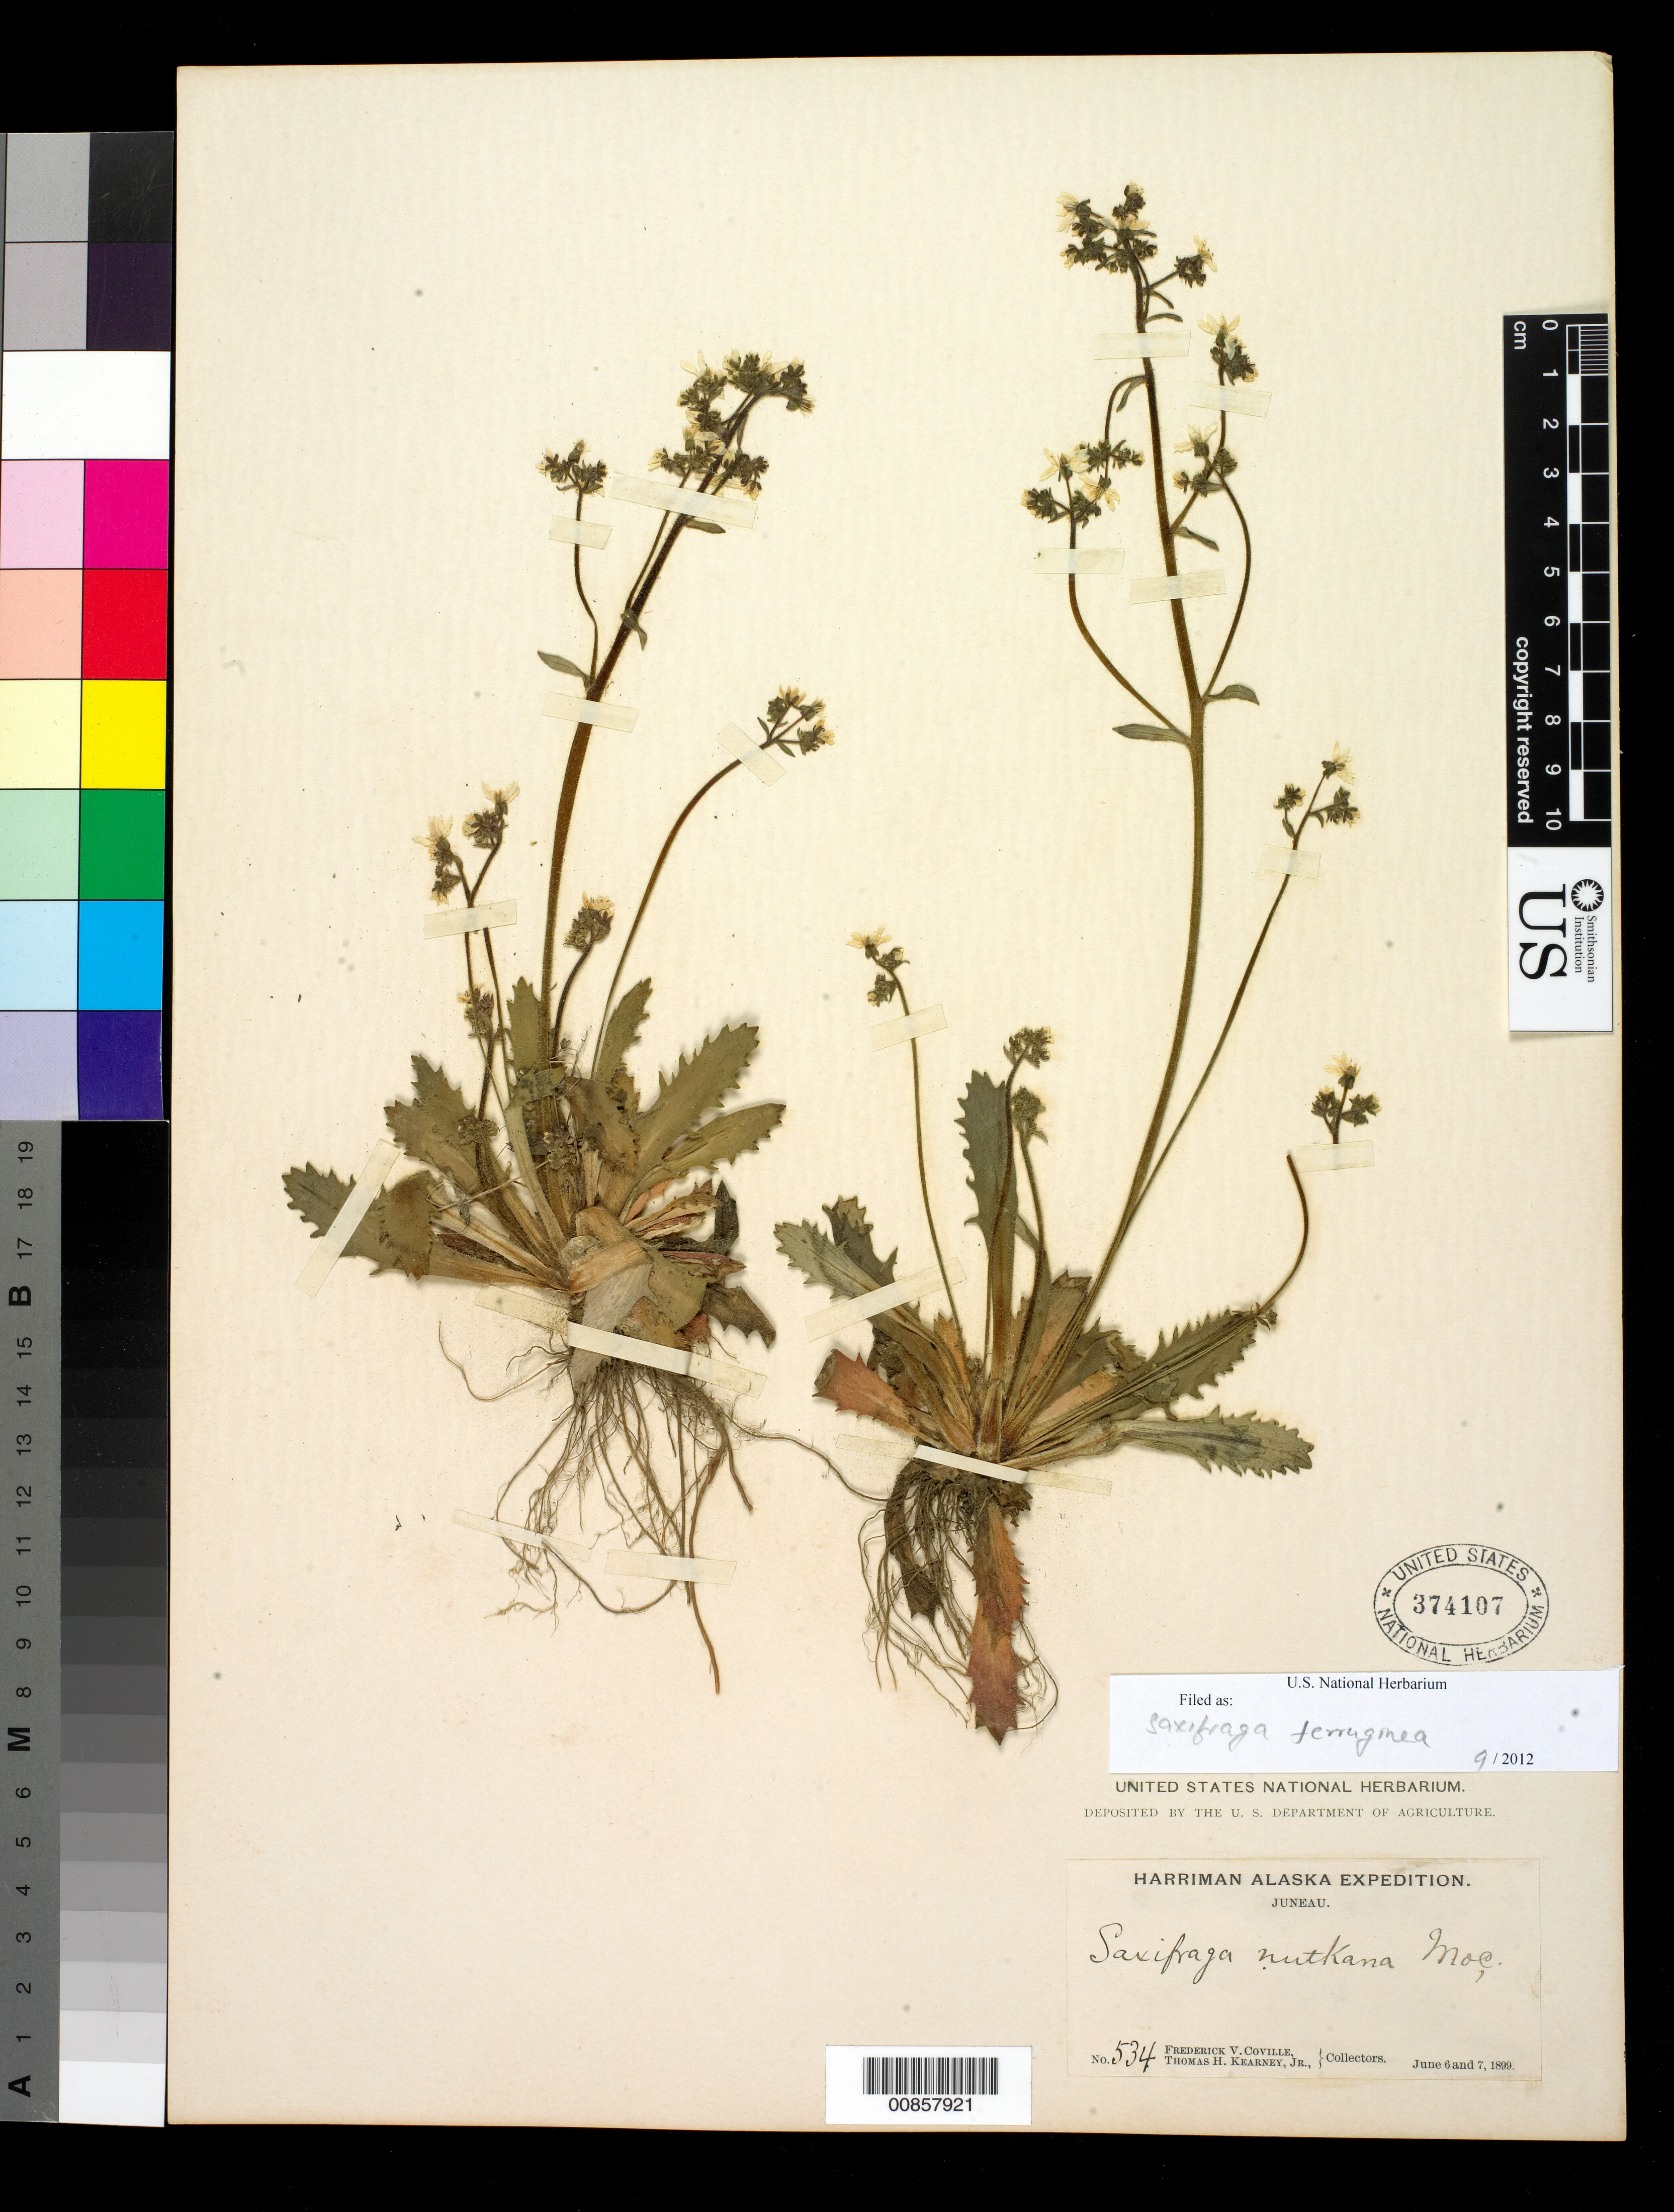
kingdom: Plantae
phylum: Tracheophyta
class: Magnoliopsida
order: Saxifragales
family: Saxifragaceae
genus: Micranthes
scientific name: Micranthes ferruginea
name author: (Graham) Brouillet & Gornall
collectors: F. V. Coville & T. H. Kearney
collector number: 534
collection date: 1899-06-06/1899-06-07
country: United States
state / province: Alaska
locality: Juneau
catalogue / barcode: US 374107